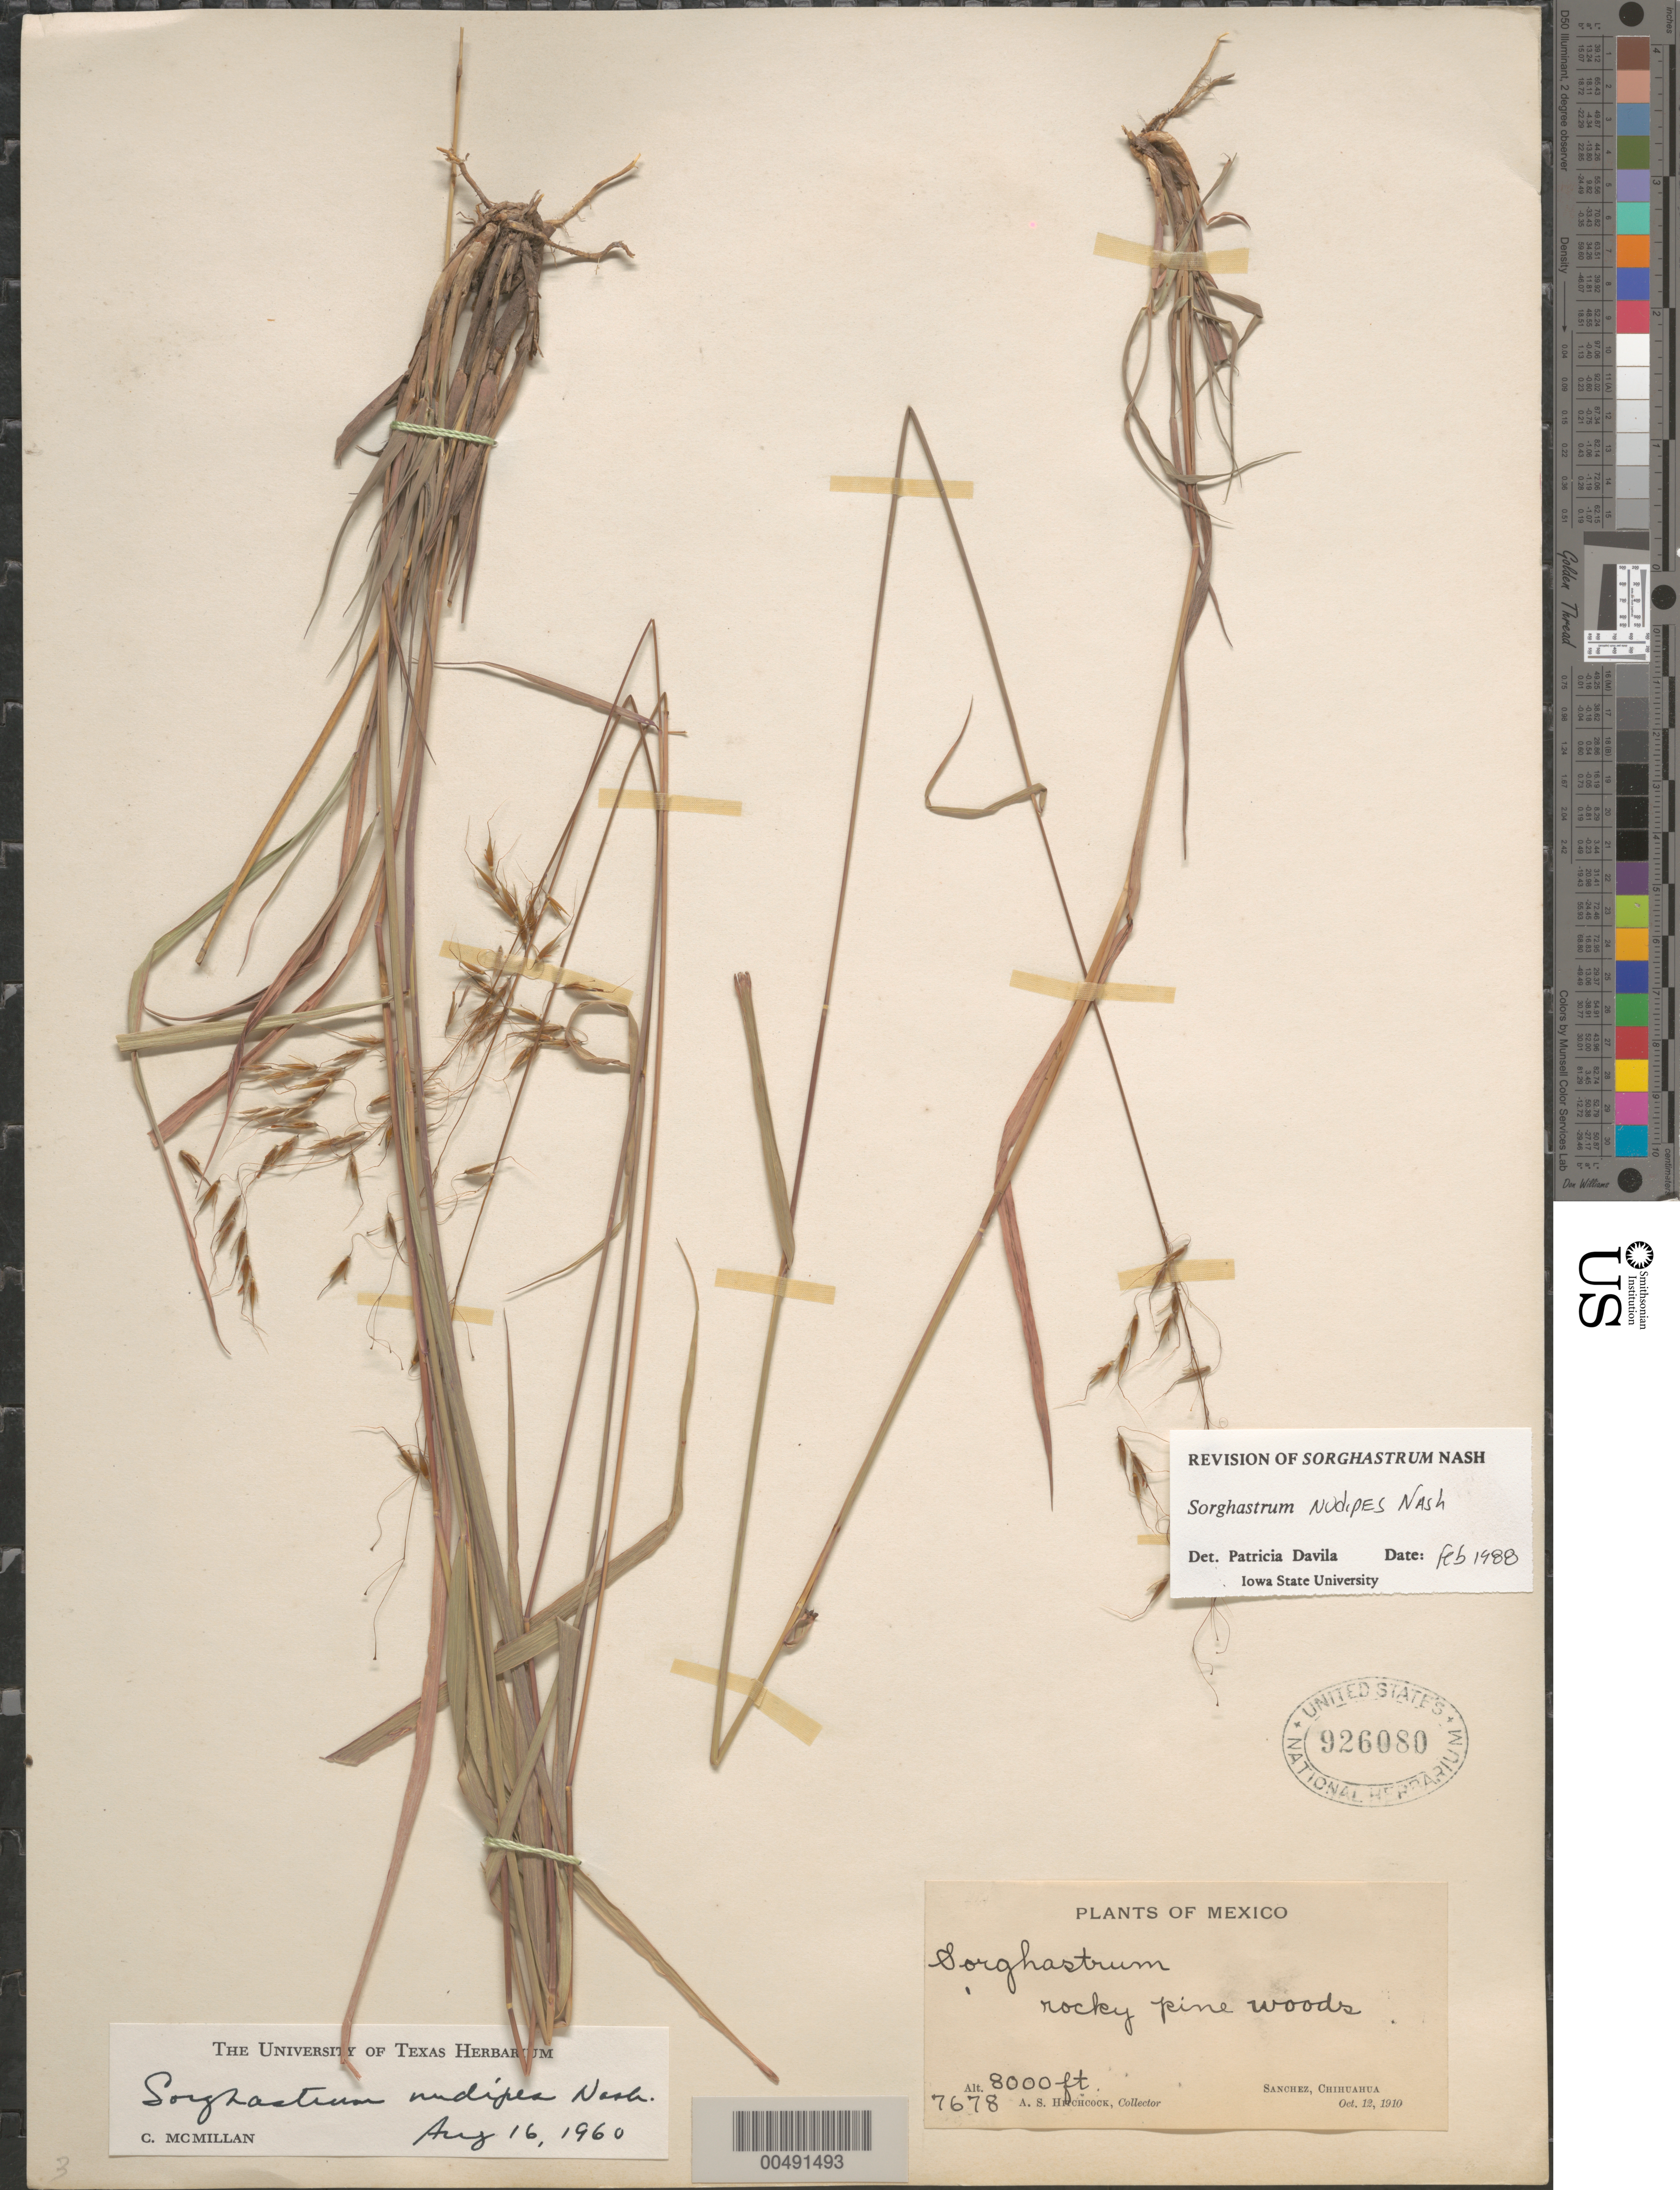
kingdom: Plantae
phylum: Tracheophyta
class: Liliopsida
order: Poales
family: Poaceae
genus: Sorghastrum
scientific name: Sorghastrum nudipes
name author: Nash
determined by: Dávila, P. D.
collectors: A. S. Hitchcock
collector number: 7678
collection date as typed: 12 Oct 1910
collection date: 1910-10-12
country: Mexico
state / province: Chihuahua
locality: Sanchez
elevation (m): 2438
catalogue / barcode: US 926080